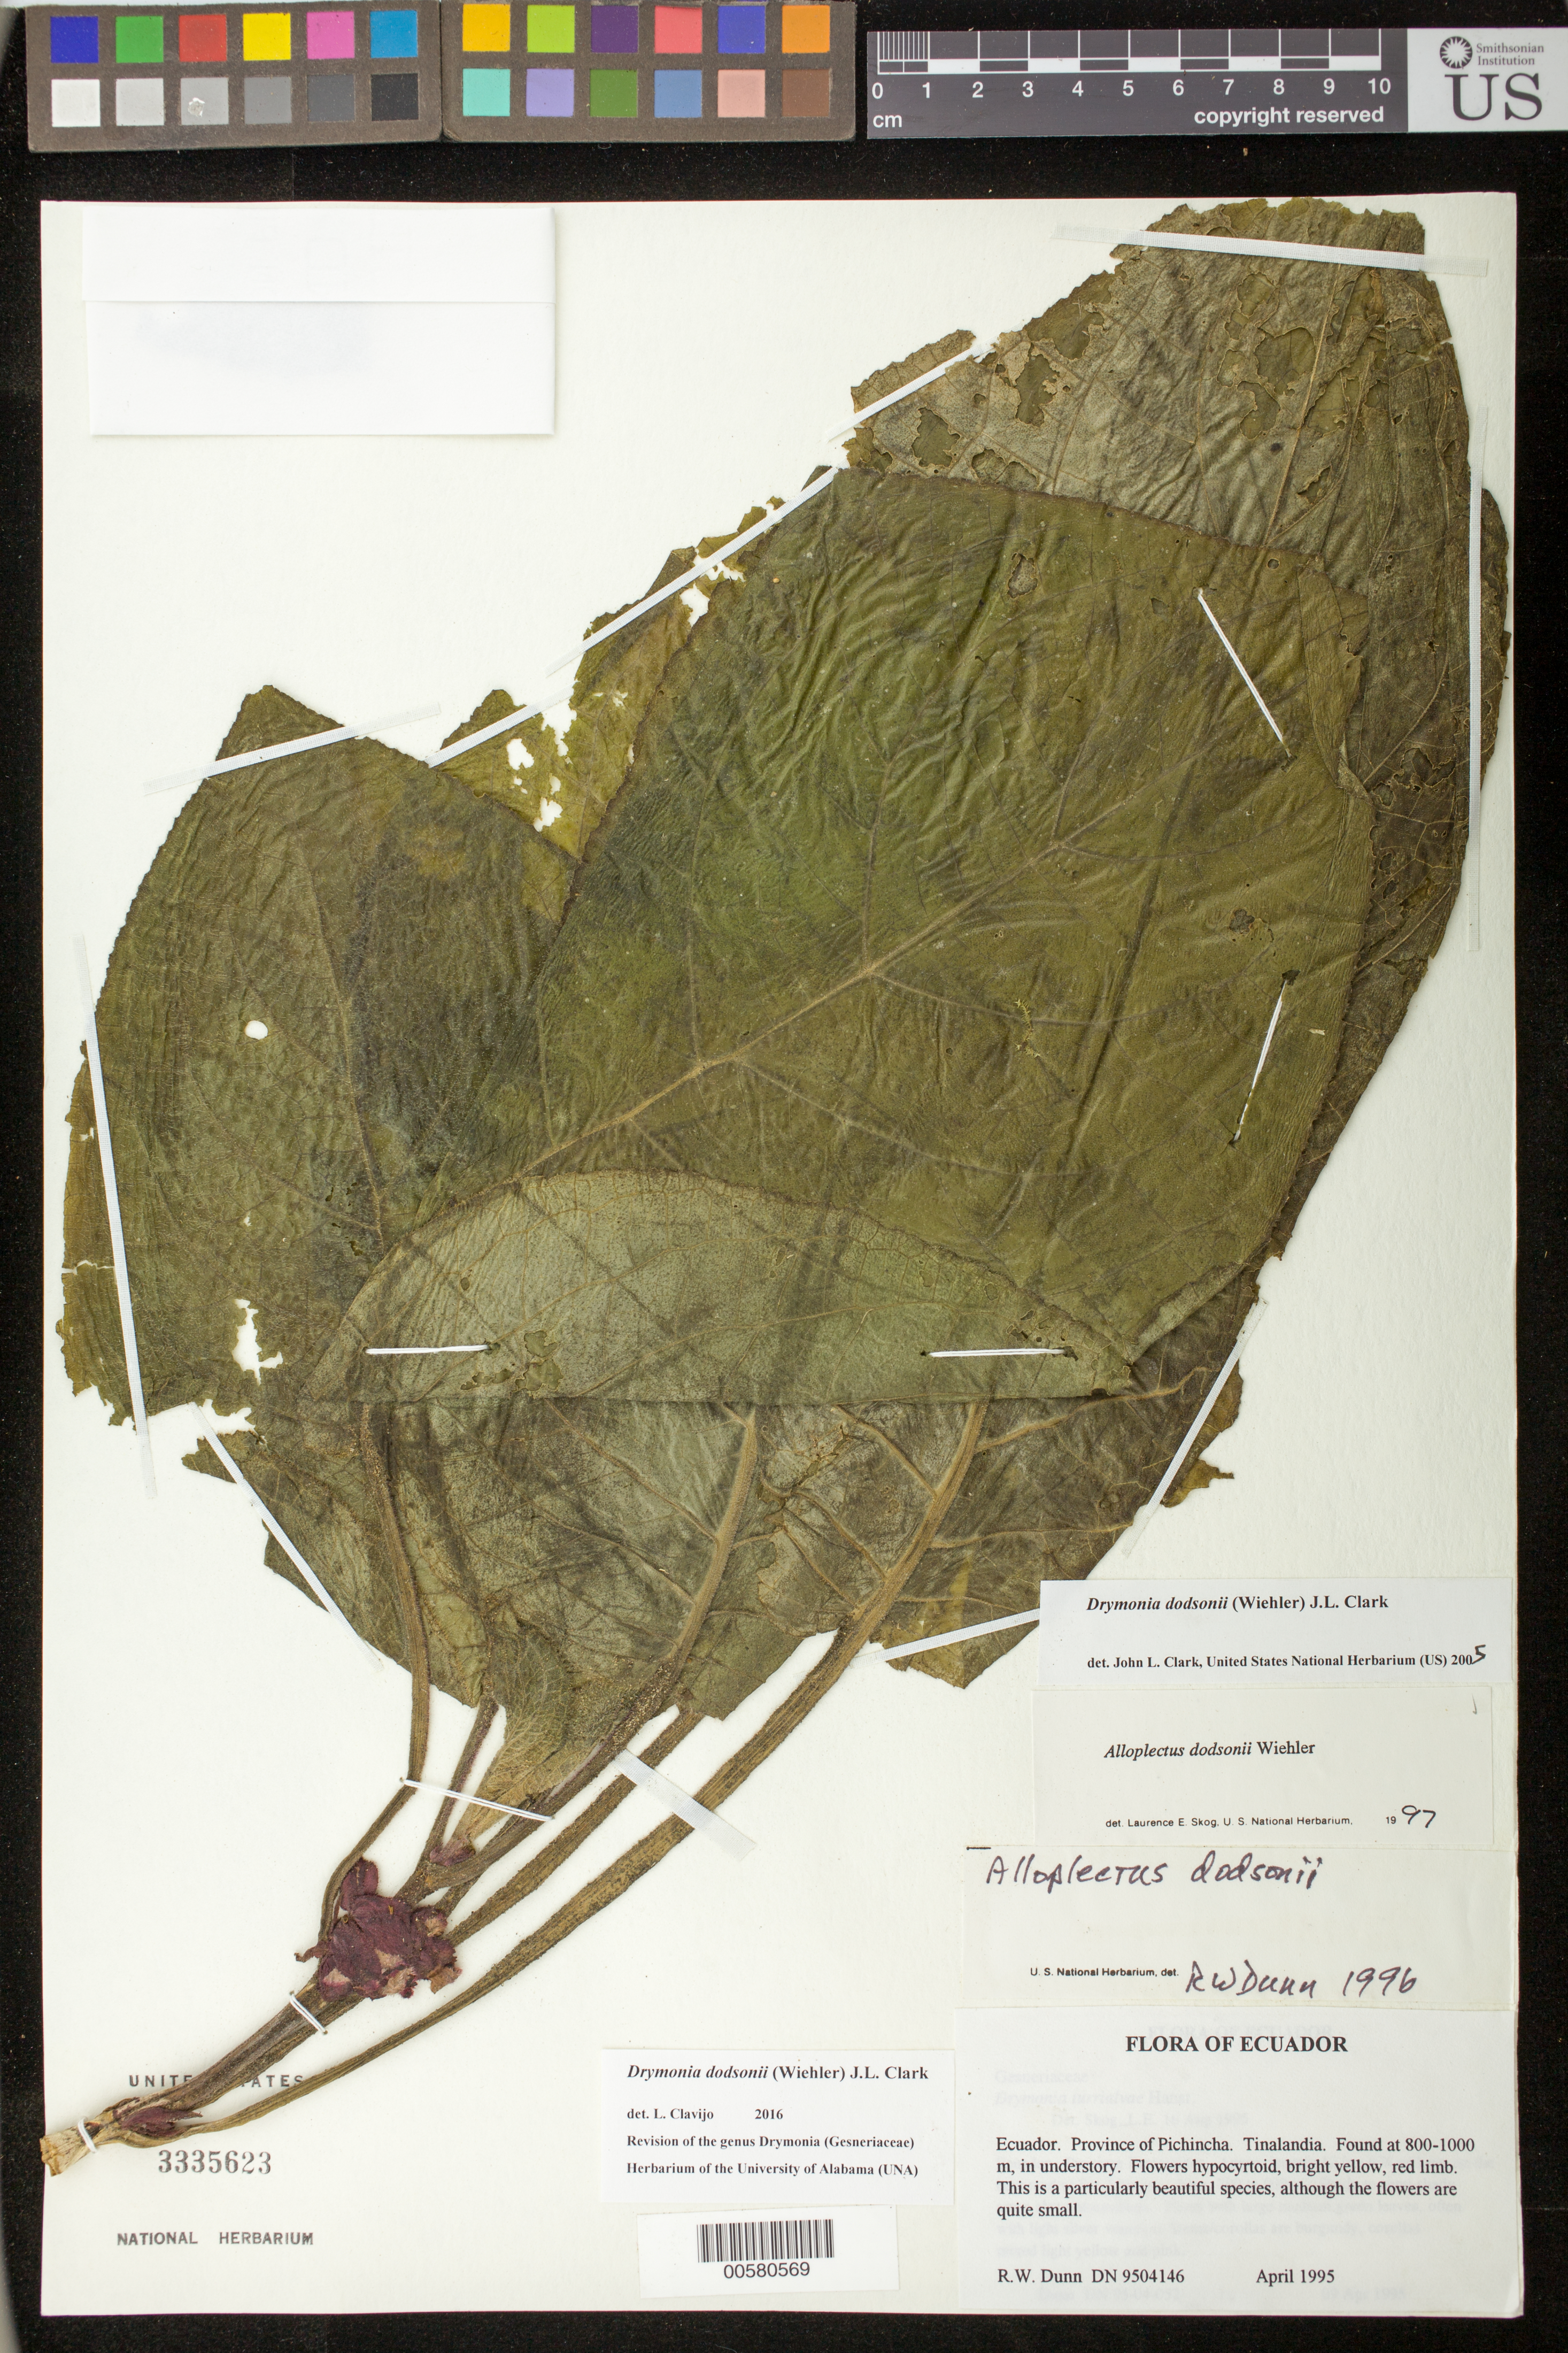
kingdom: Plantae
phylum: Tracheophyta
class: Magnoliopsida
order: Lamiales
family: Gesneriaceae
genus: Drymonia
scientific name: Drymonia dodsonii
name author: (Wiehler) J.L. Clark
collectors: R. Dunn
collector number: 9504146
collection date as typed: Apr 1995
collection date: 1995-04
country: Ecuador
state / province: Pichincha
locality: Tinalandia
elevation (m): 800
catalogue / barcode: US 3335623